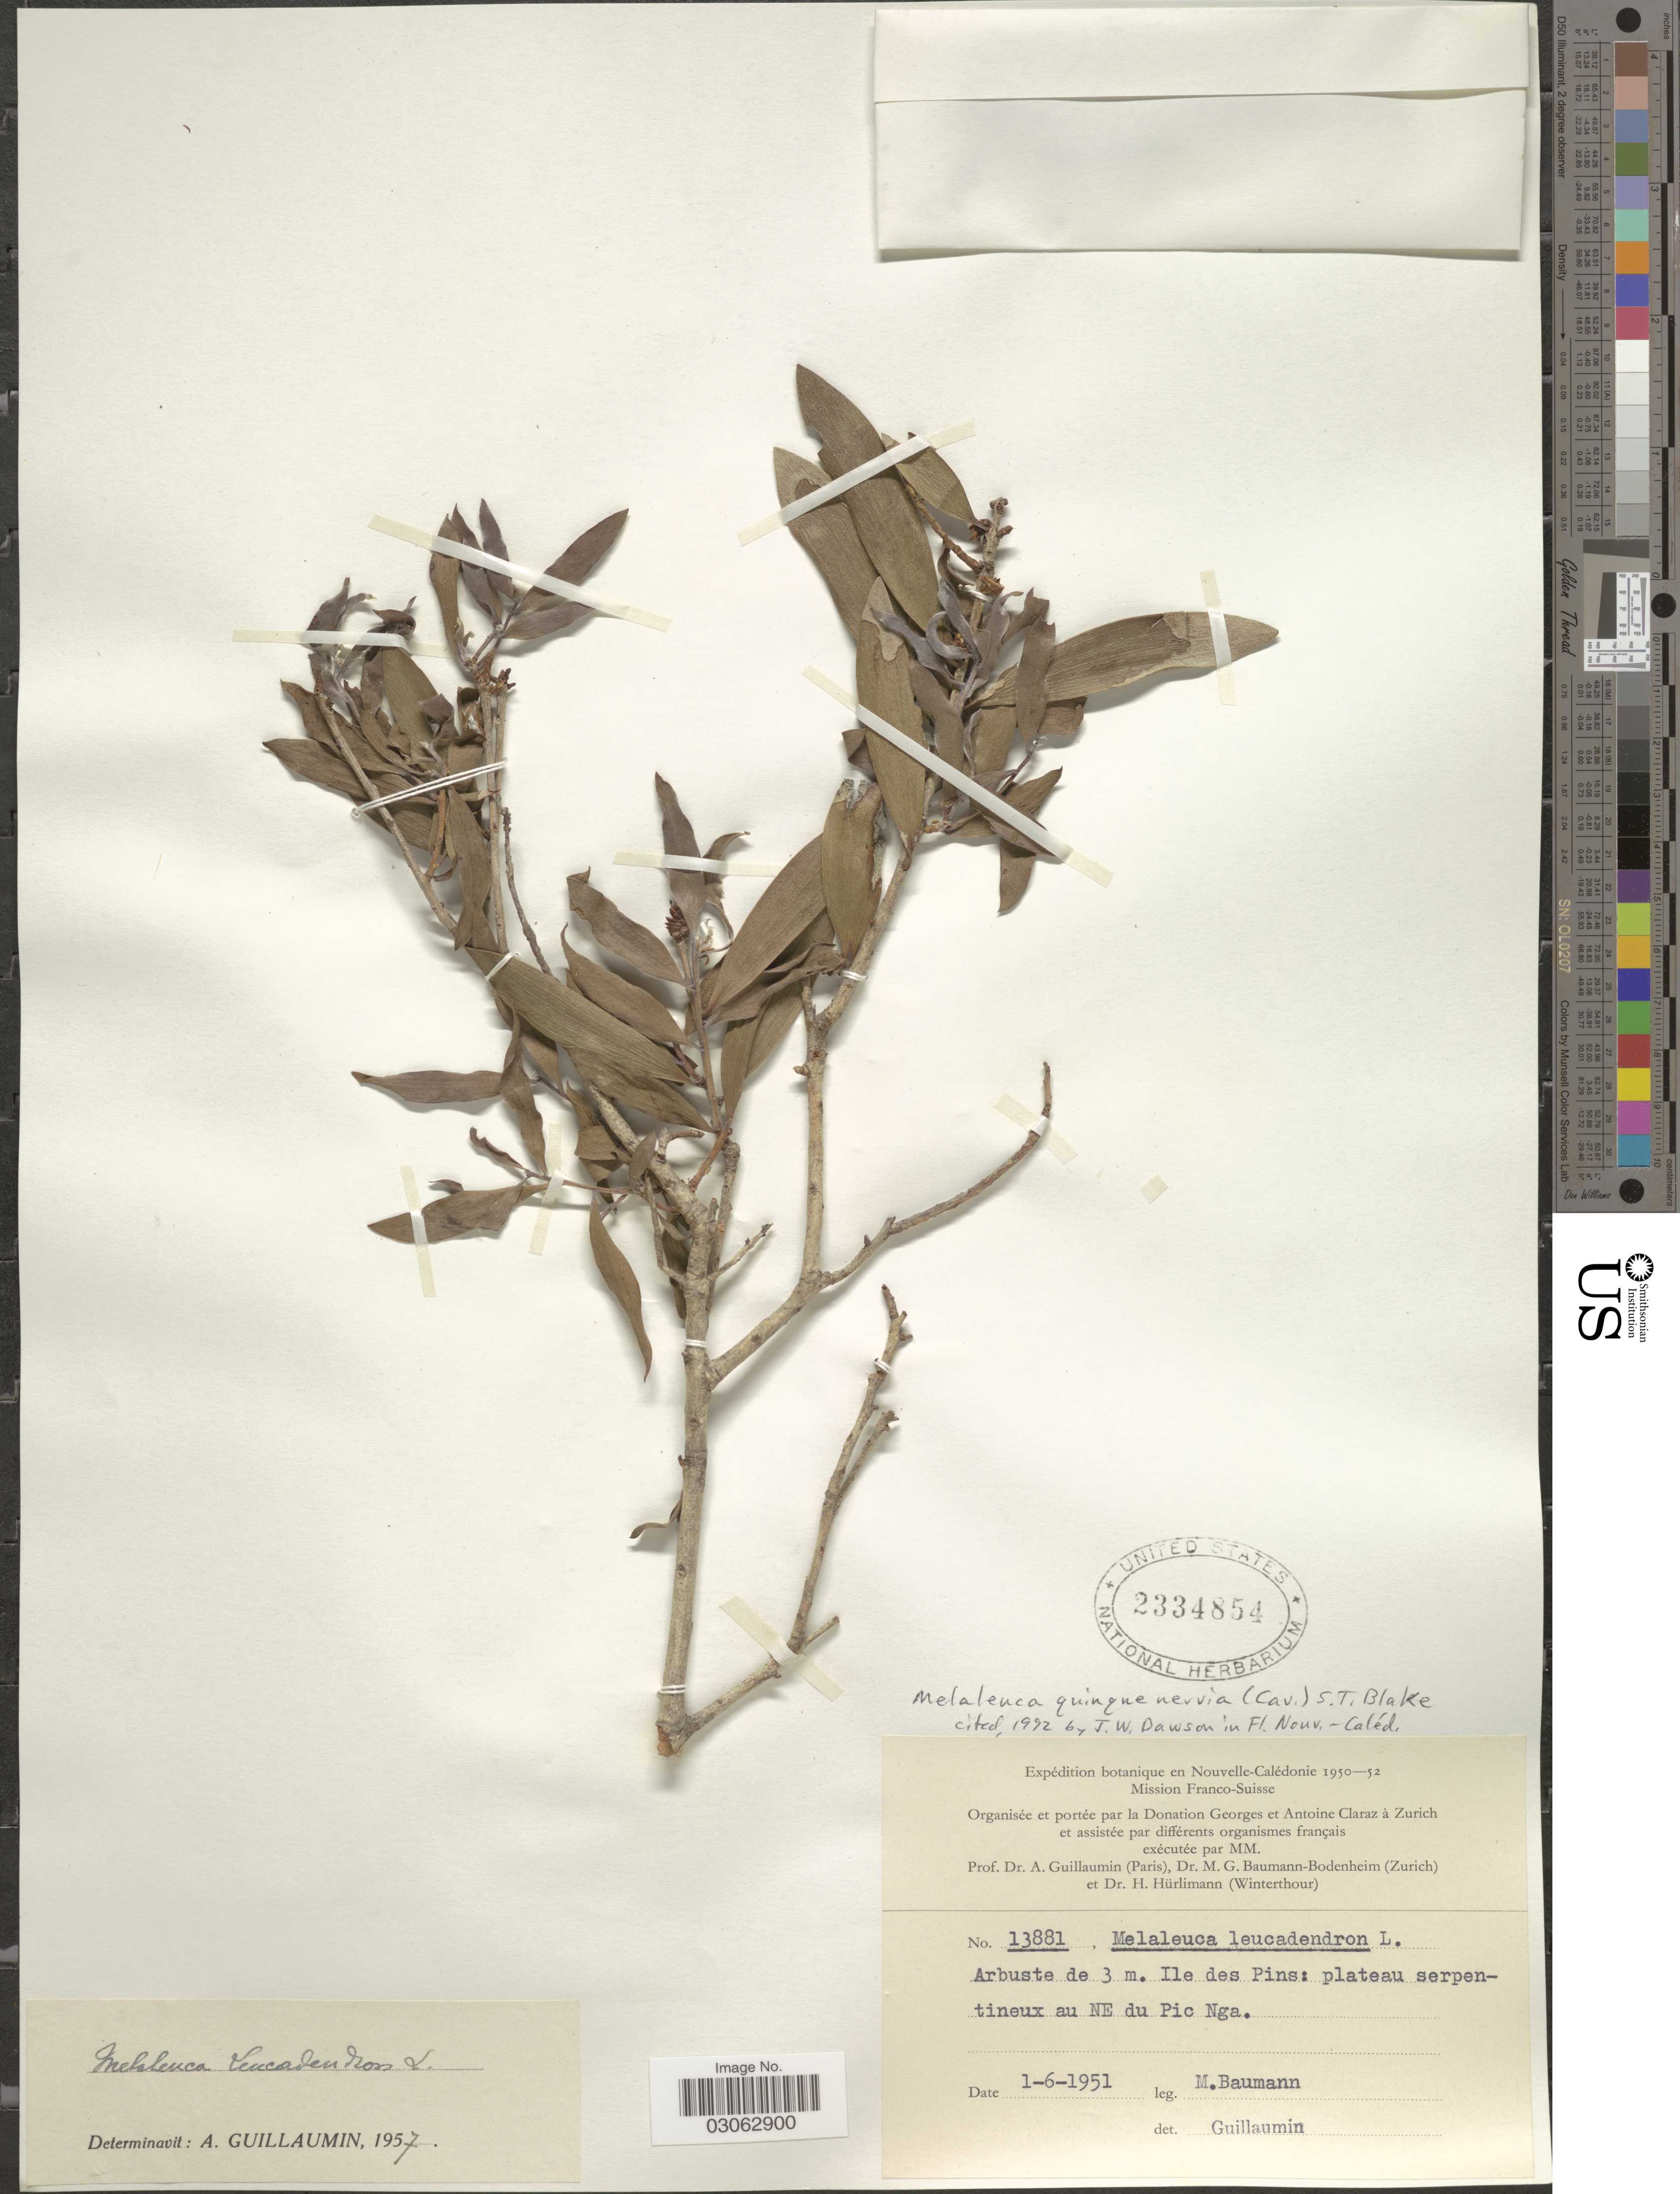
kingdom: Plantae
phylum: Tracheophyta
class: Magnoliopsida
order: Myrtales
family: Myrtaceae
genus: Melaleuca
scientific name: Melaleuca quinquenervia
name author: (Cav.) S.T. Blake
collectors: M. Baumann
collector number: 13881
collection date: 1951-06-01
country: New Caledonia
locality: Ile des Pins: plateau serpentineux au NE du Pic Nga.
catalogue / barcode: US 2334854